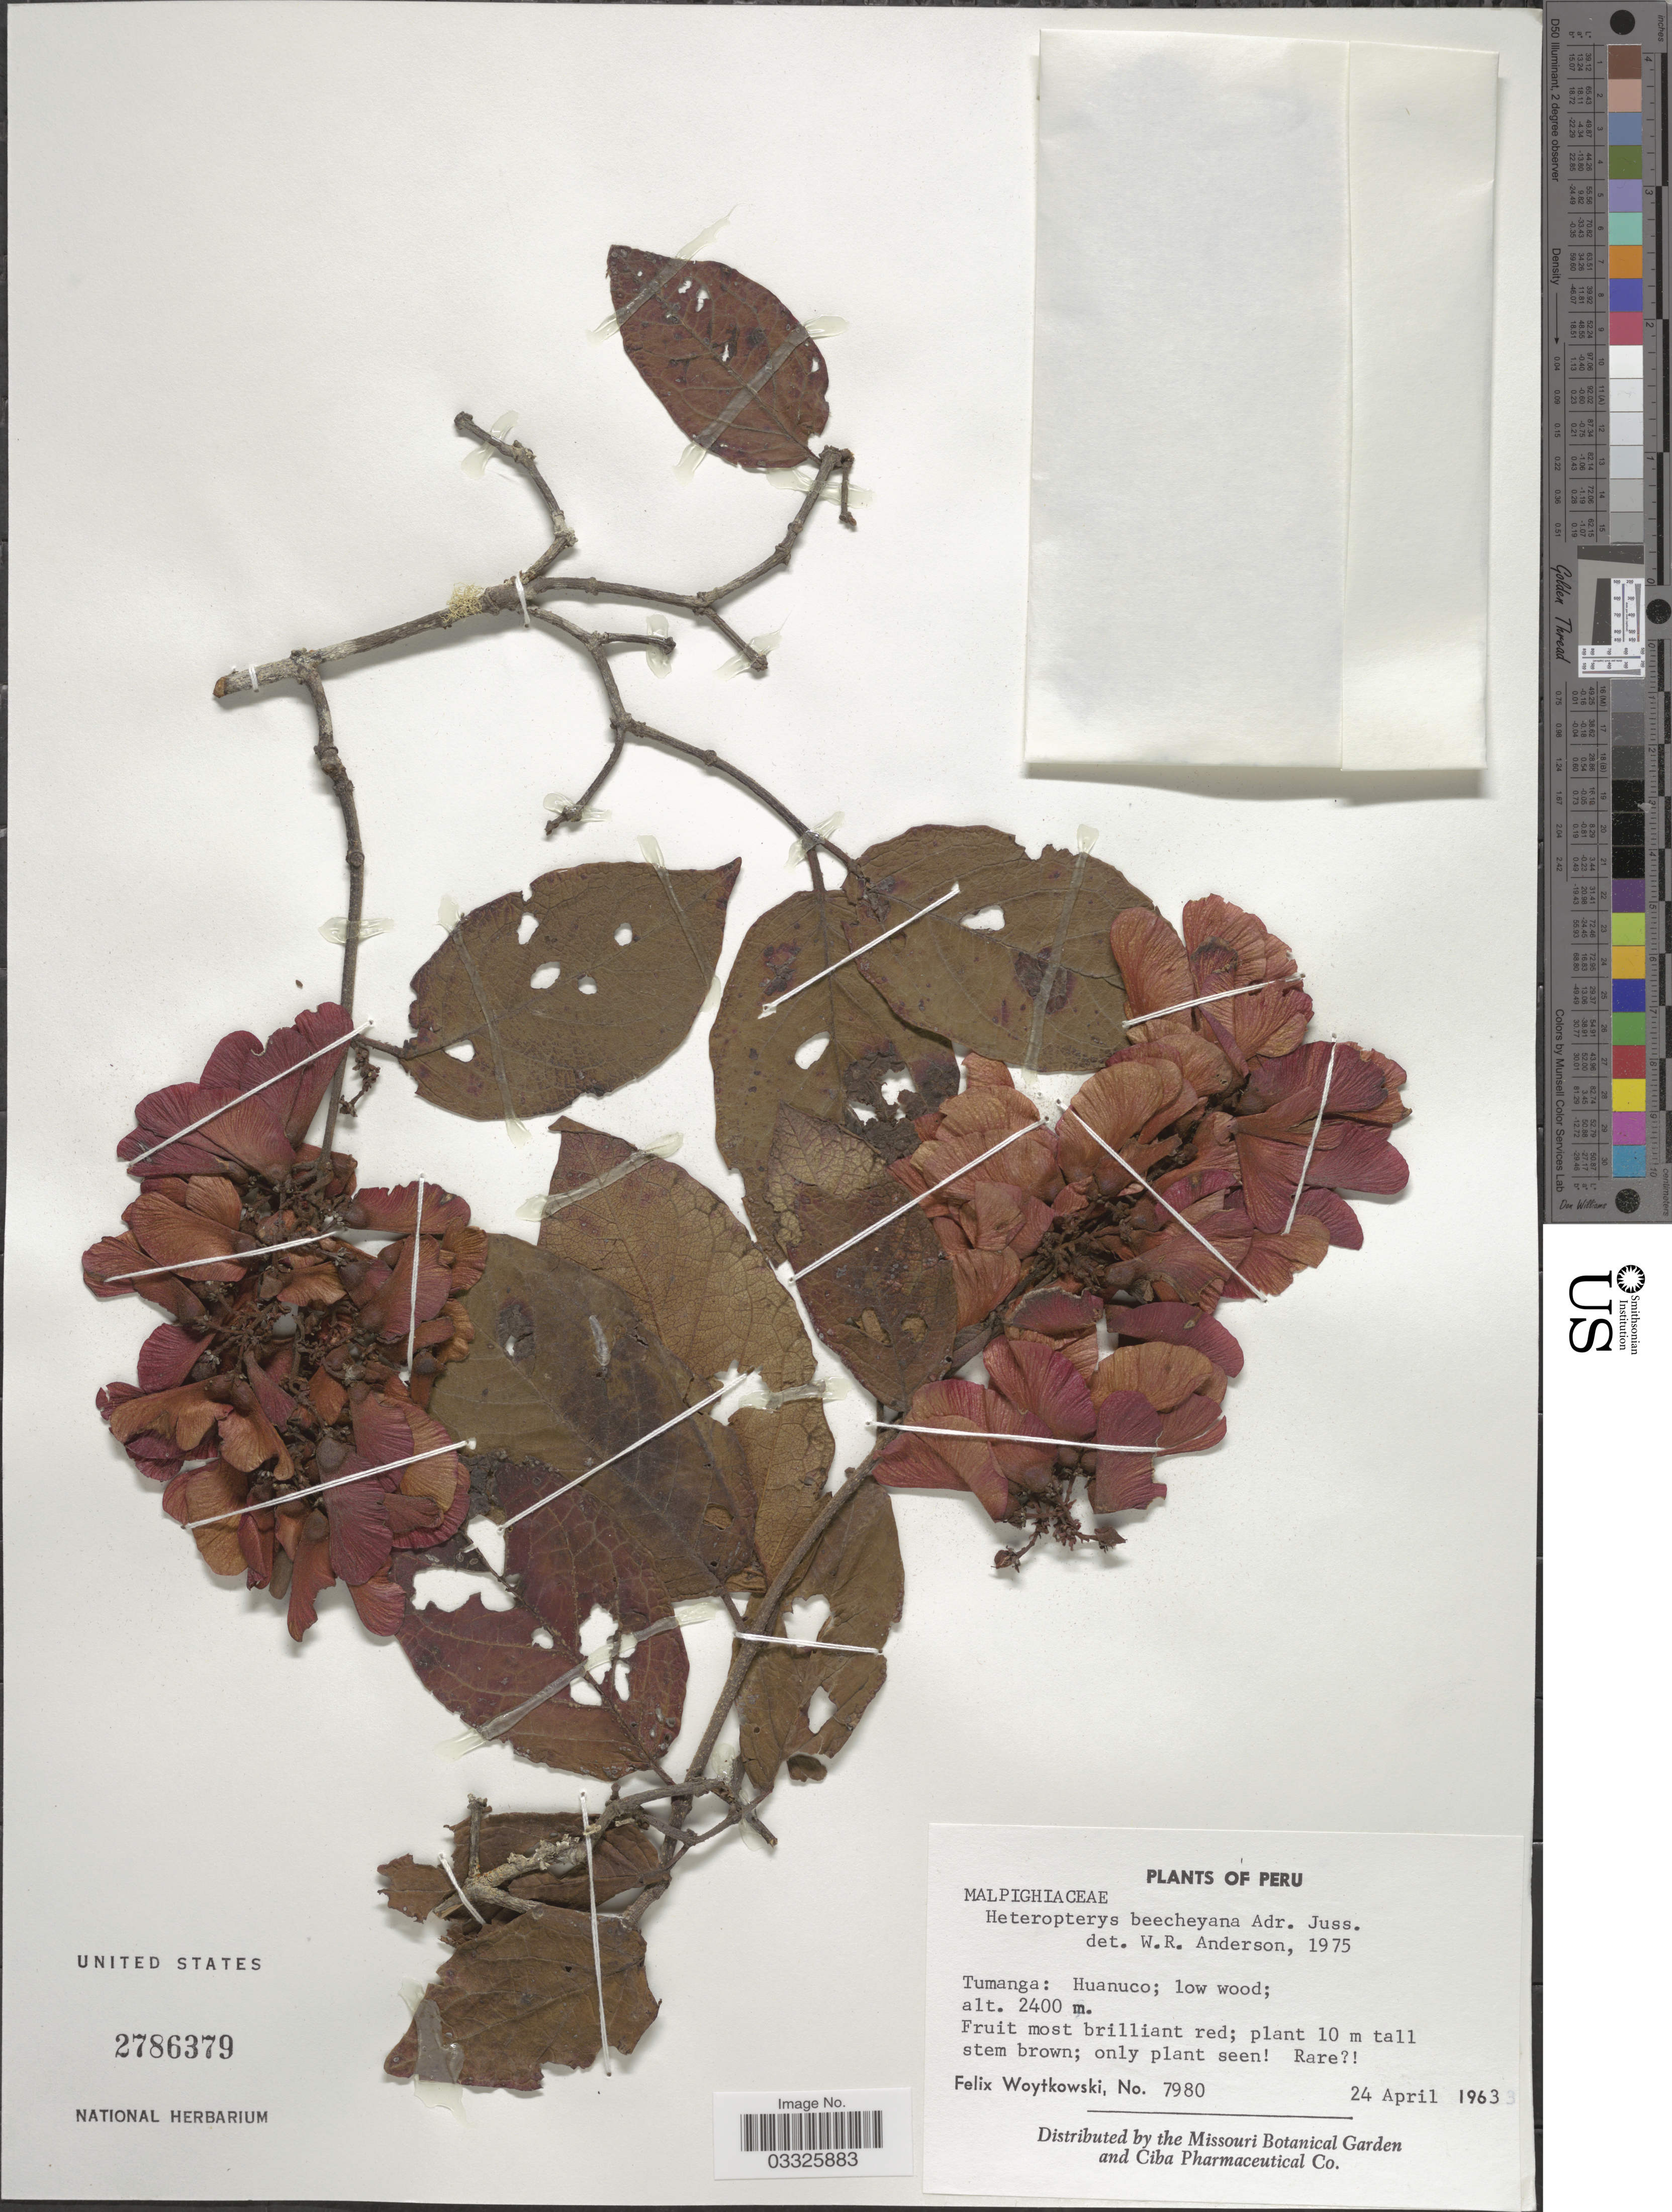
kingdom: Plantae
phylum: Tracheophyta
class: Magnoliopsida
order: Malpighiales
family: Malpighiaceae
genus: Heteropterys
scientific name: Heteropterys beecheyana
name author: A. Juss.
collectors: F. Woytkowski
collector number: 7980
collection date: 1963-04-24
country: Peru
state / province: Huánuco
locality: Tumanga.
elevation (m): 2400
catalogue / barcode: US 2786379